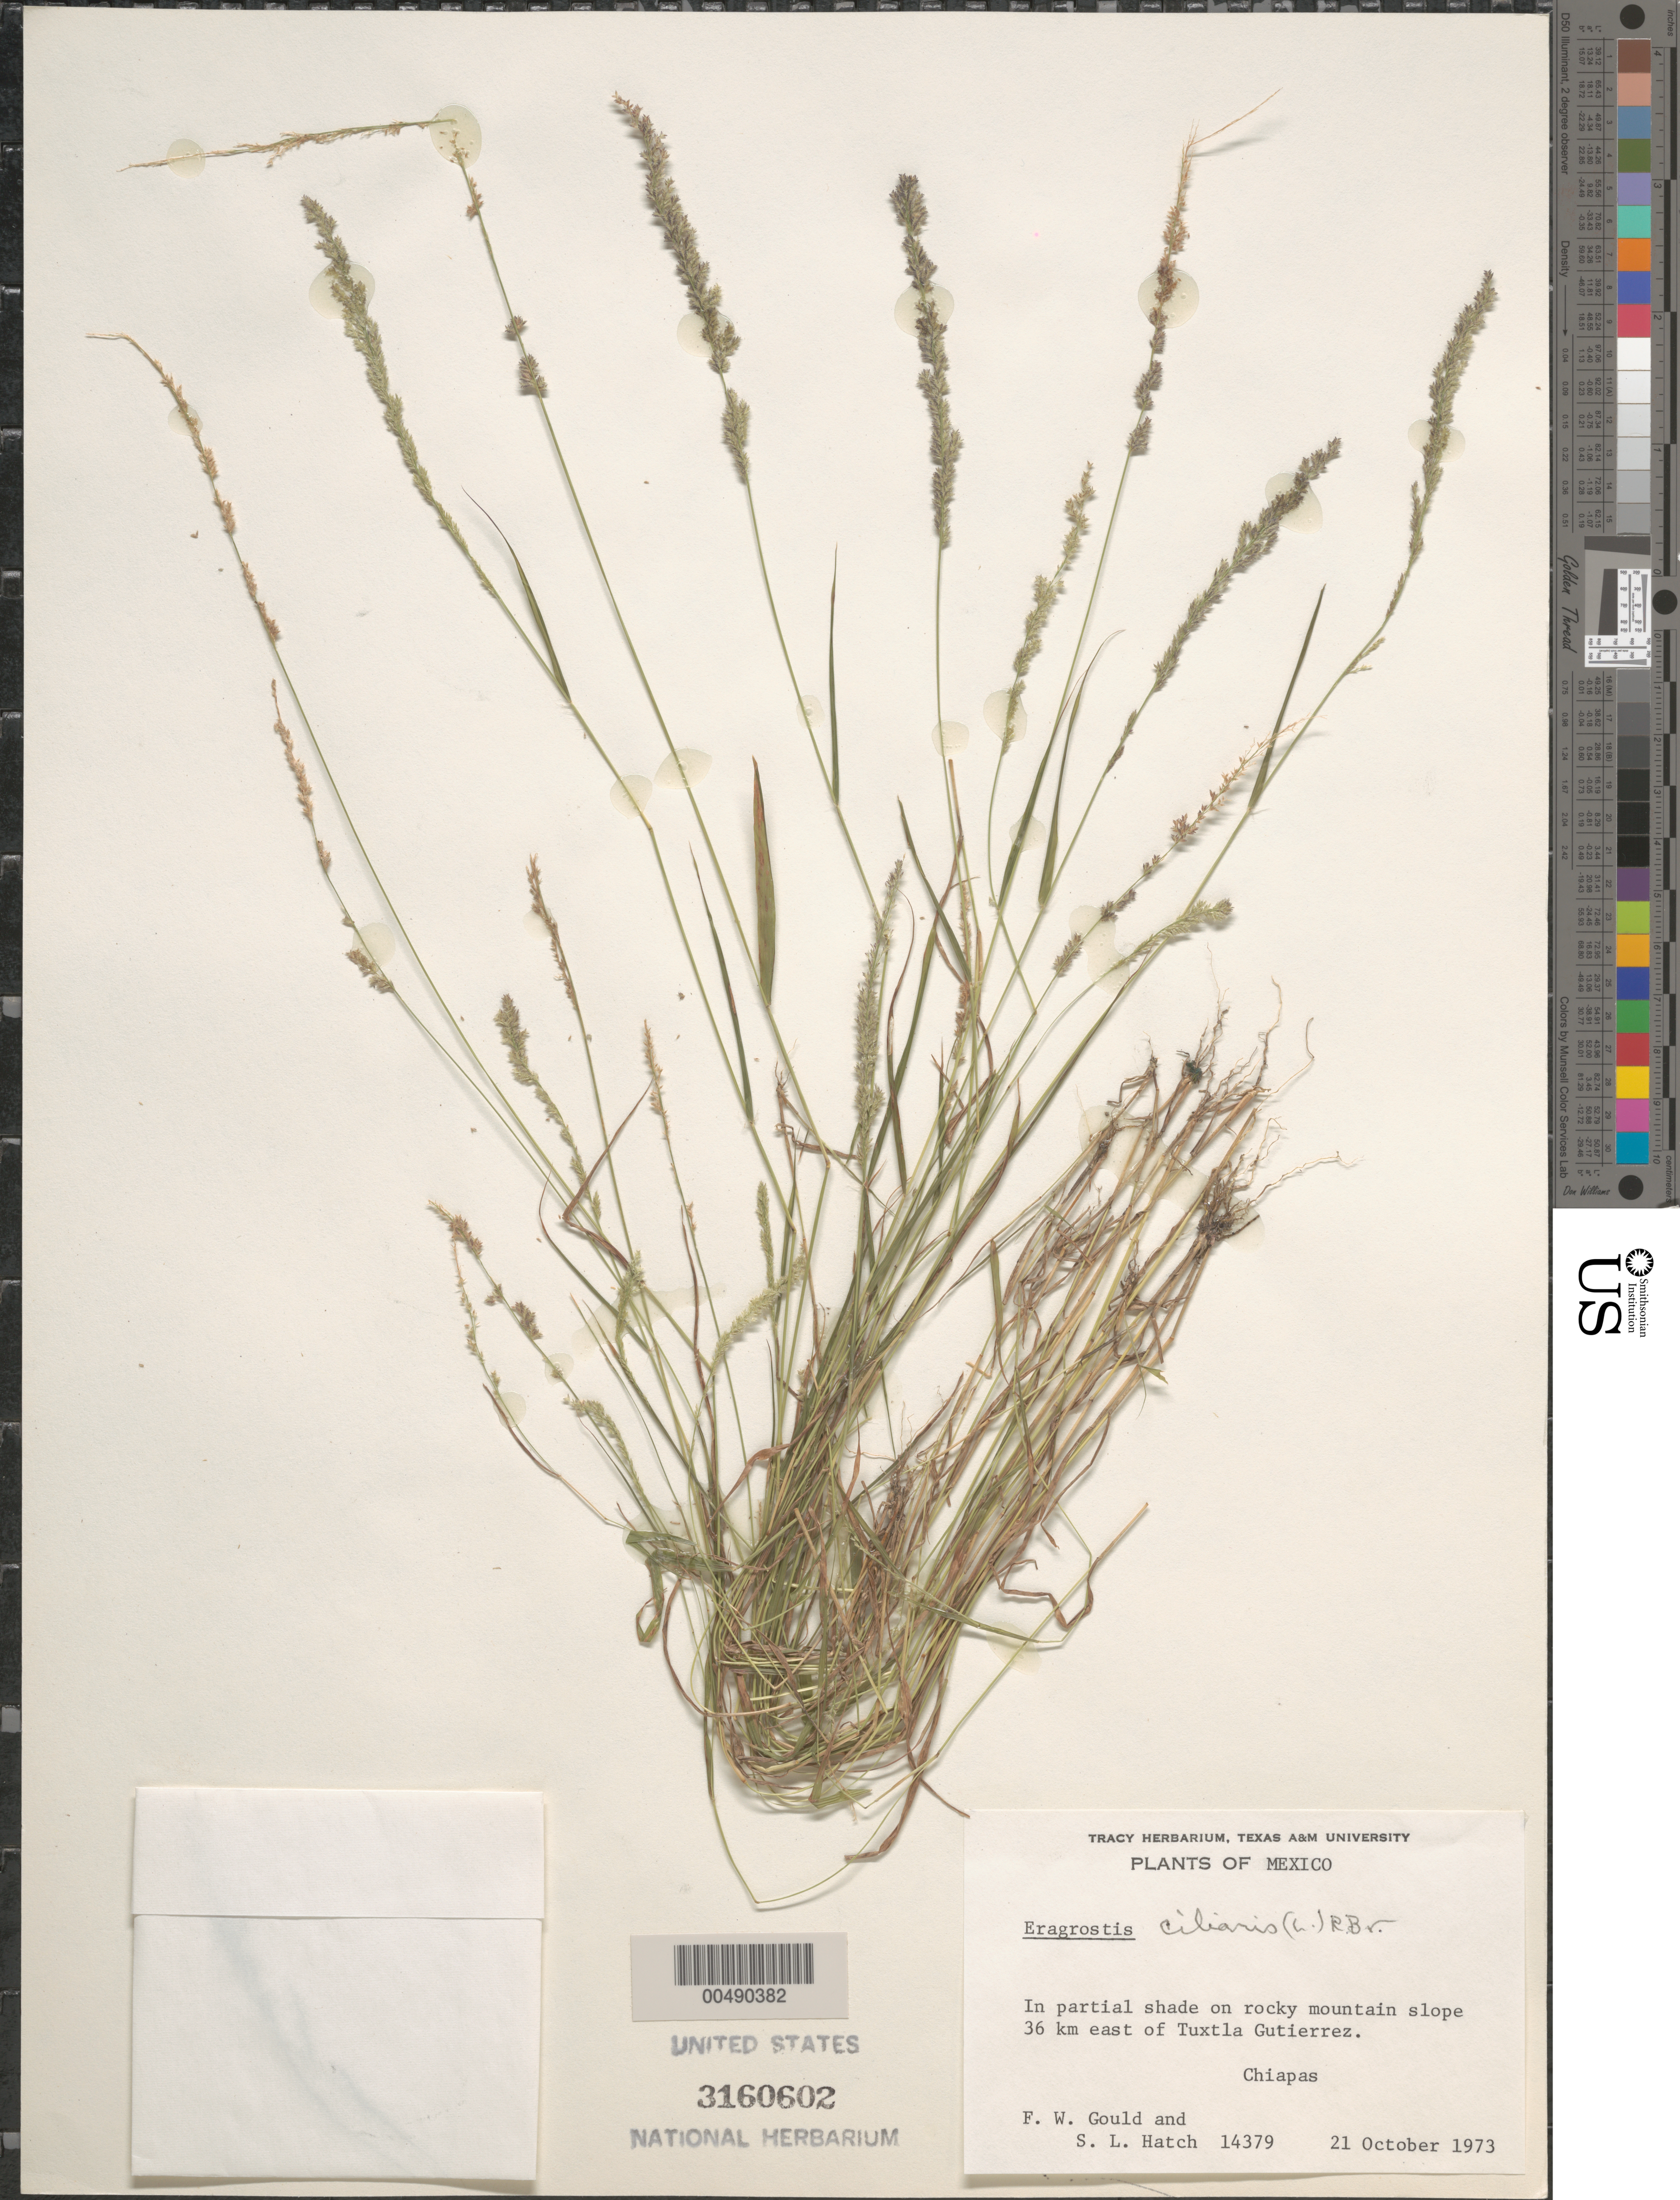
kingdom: Plantae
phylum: Tracheophyta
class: Liliopsida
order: Poales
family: Poaceae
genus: Eragrostis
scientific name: Eragrostis ciliaris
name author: (L.) R. Br.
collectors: F. W. Gould & S. Hatch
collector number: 14379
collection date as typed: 21 Oct 1973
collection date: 1973-10-21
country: Mexico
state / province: Chiapas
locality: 36 km E of Tuxtla Gutierrez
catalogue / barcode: US 3160602